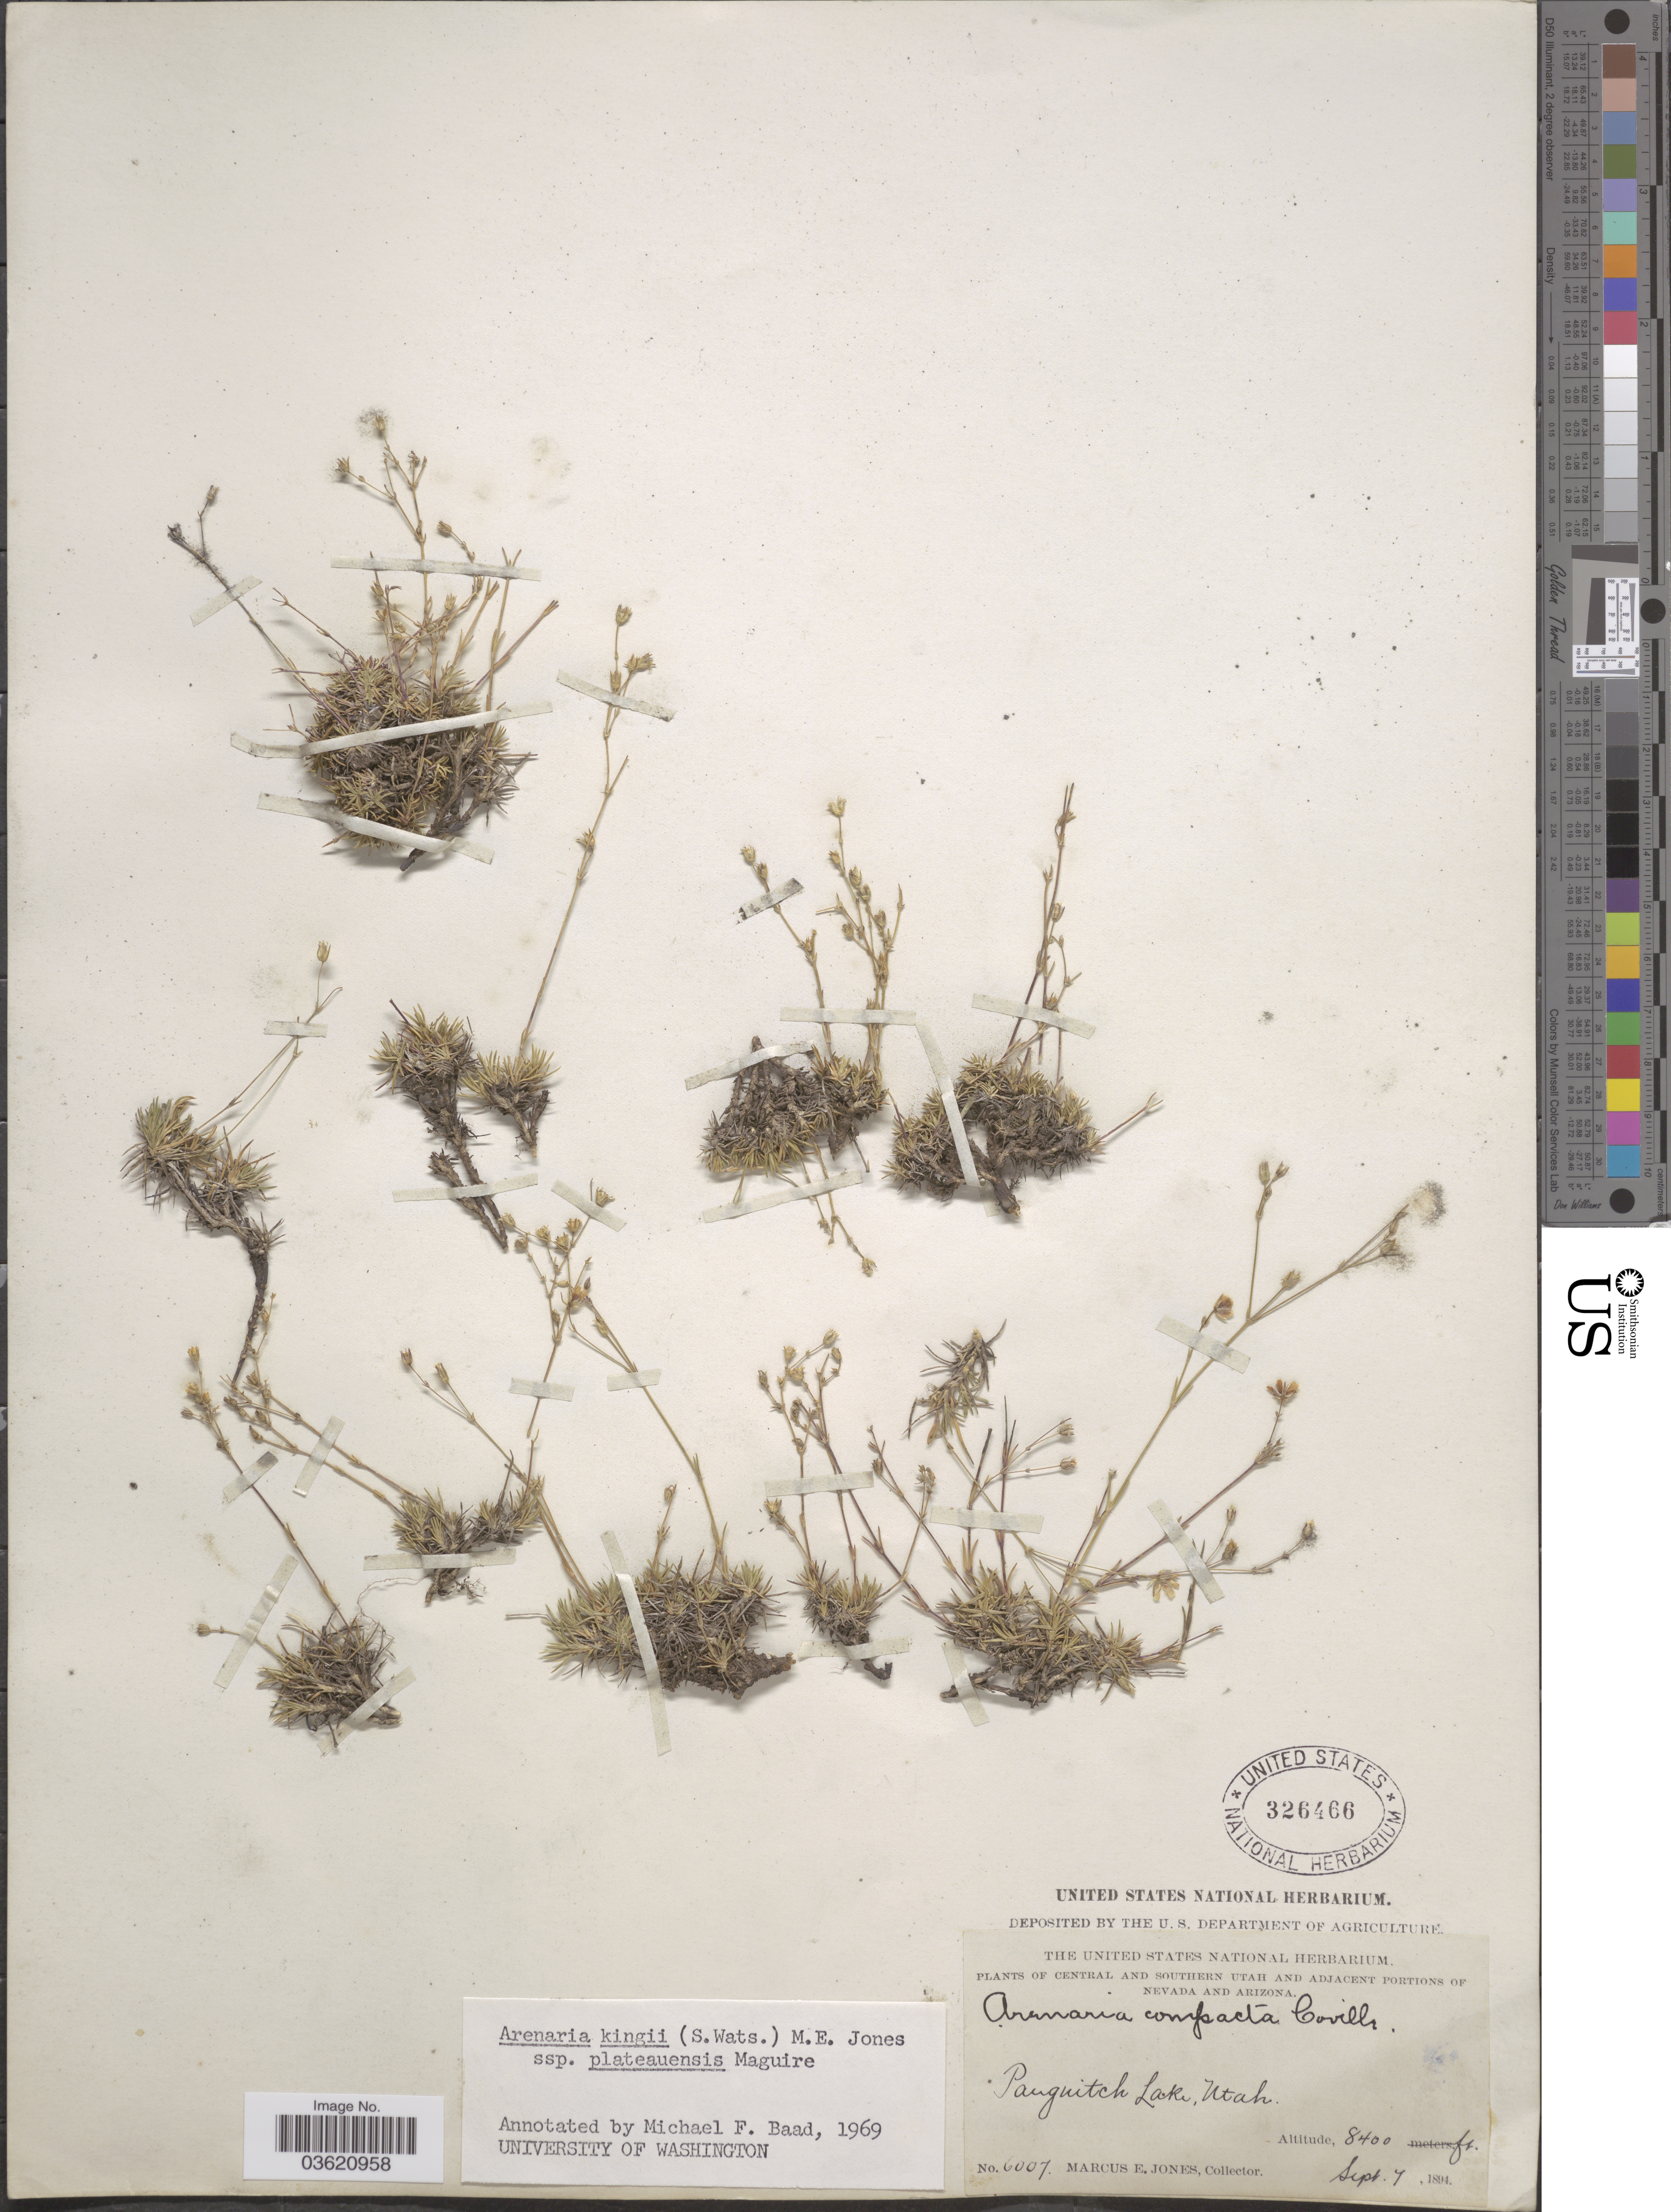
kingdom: Plantae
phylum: Tracheophyta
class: Magnoliopsida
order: Caryophyllales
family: Caryophyllaceae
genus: Eremogone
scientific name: Eremogone fendleri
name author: (A. Gray) Ikonn.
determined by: U.S. National Herbarium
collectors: M. E. Jones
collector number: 6007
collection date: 1894-09-07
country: United States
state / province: Utah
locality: Central and southern Utah. Panguitch Lake.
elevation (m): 2560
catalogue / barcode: US 326466